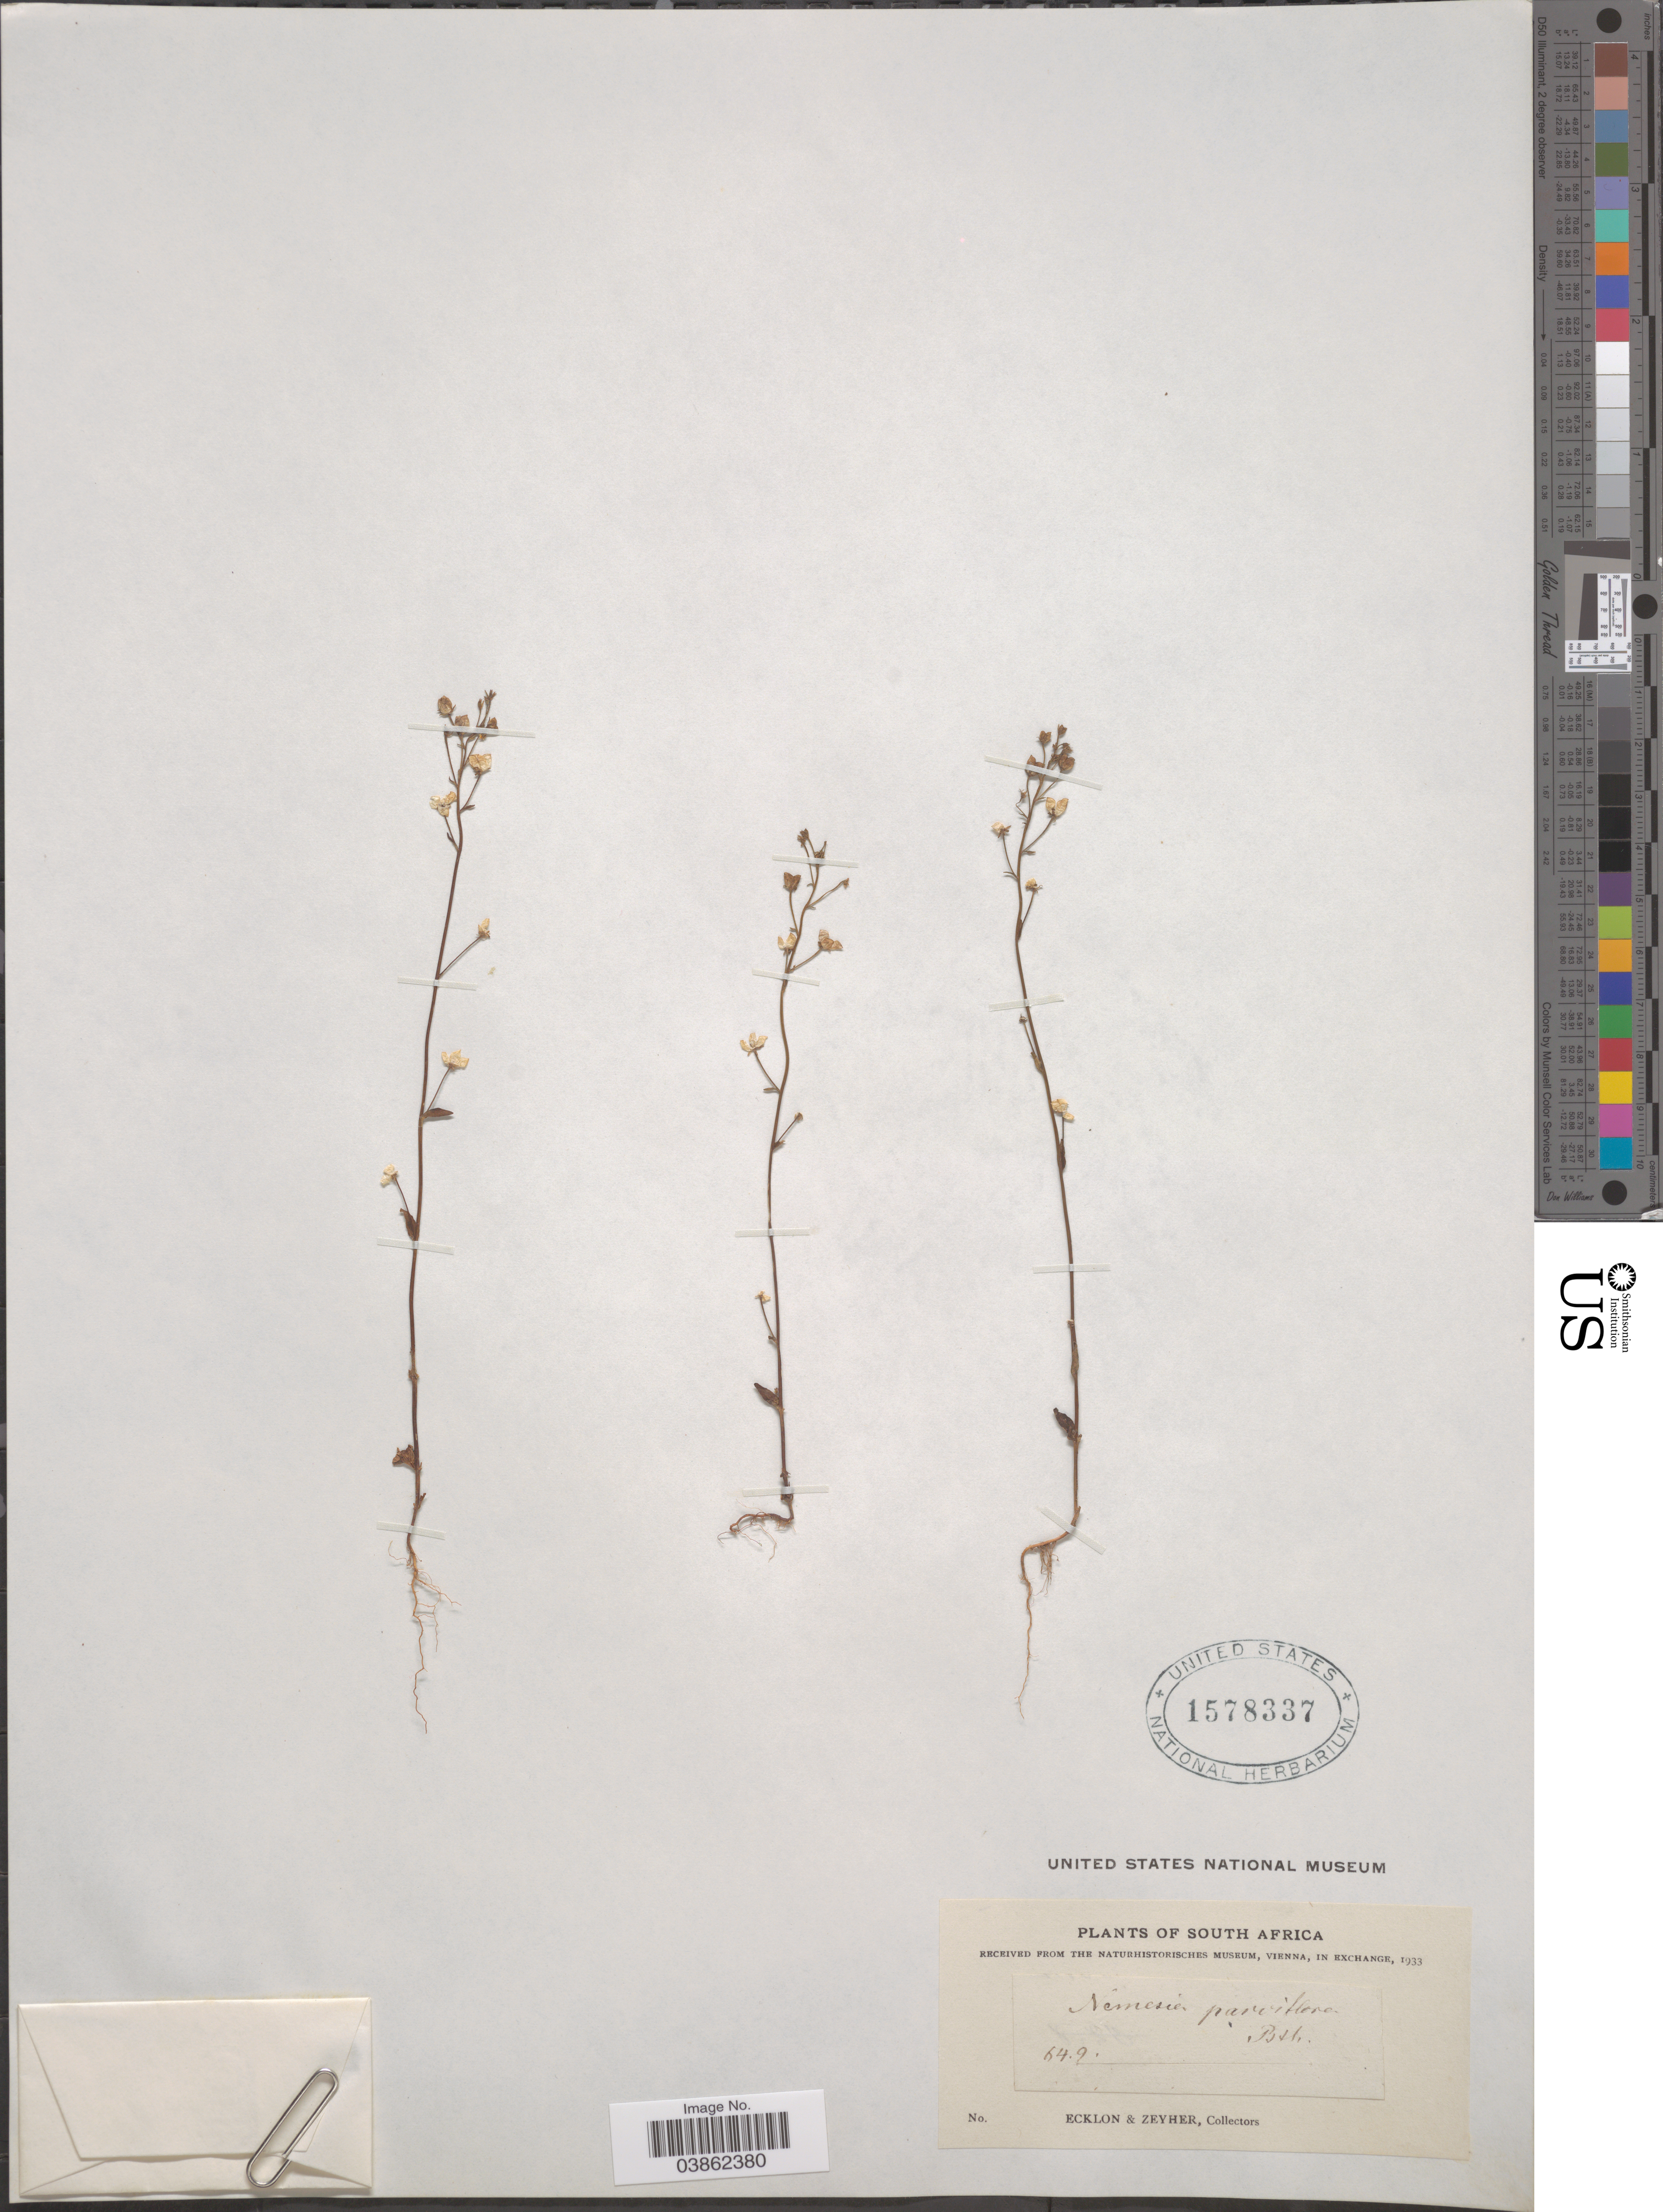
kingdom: Plantae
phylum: Tracheophyta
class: Magnoliopsida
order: Lamiales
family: Scrophulariaceae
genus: Nemesia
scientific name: Nemesia parviflora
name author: Benth.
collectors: -. Ecklon & -. Zeyher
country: South Africa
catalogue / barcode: US 1578337